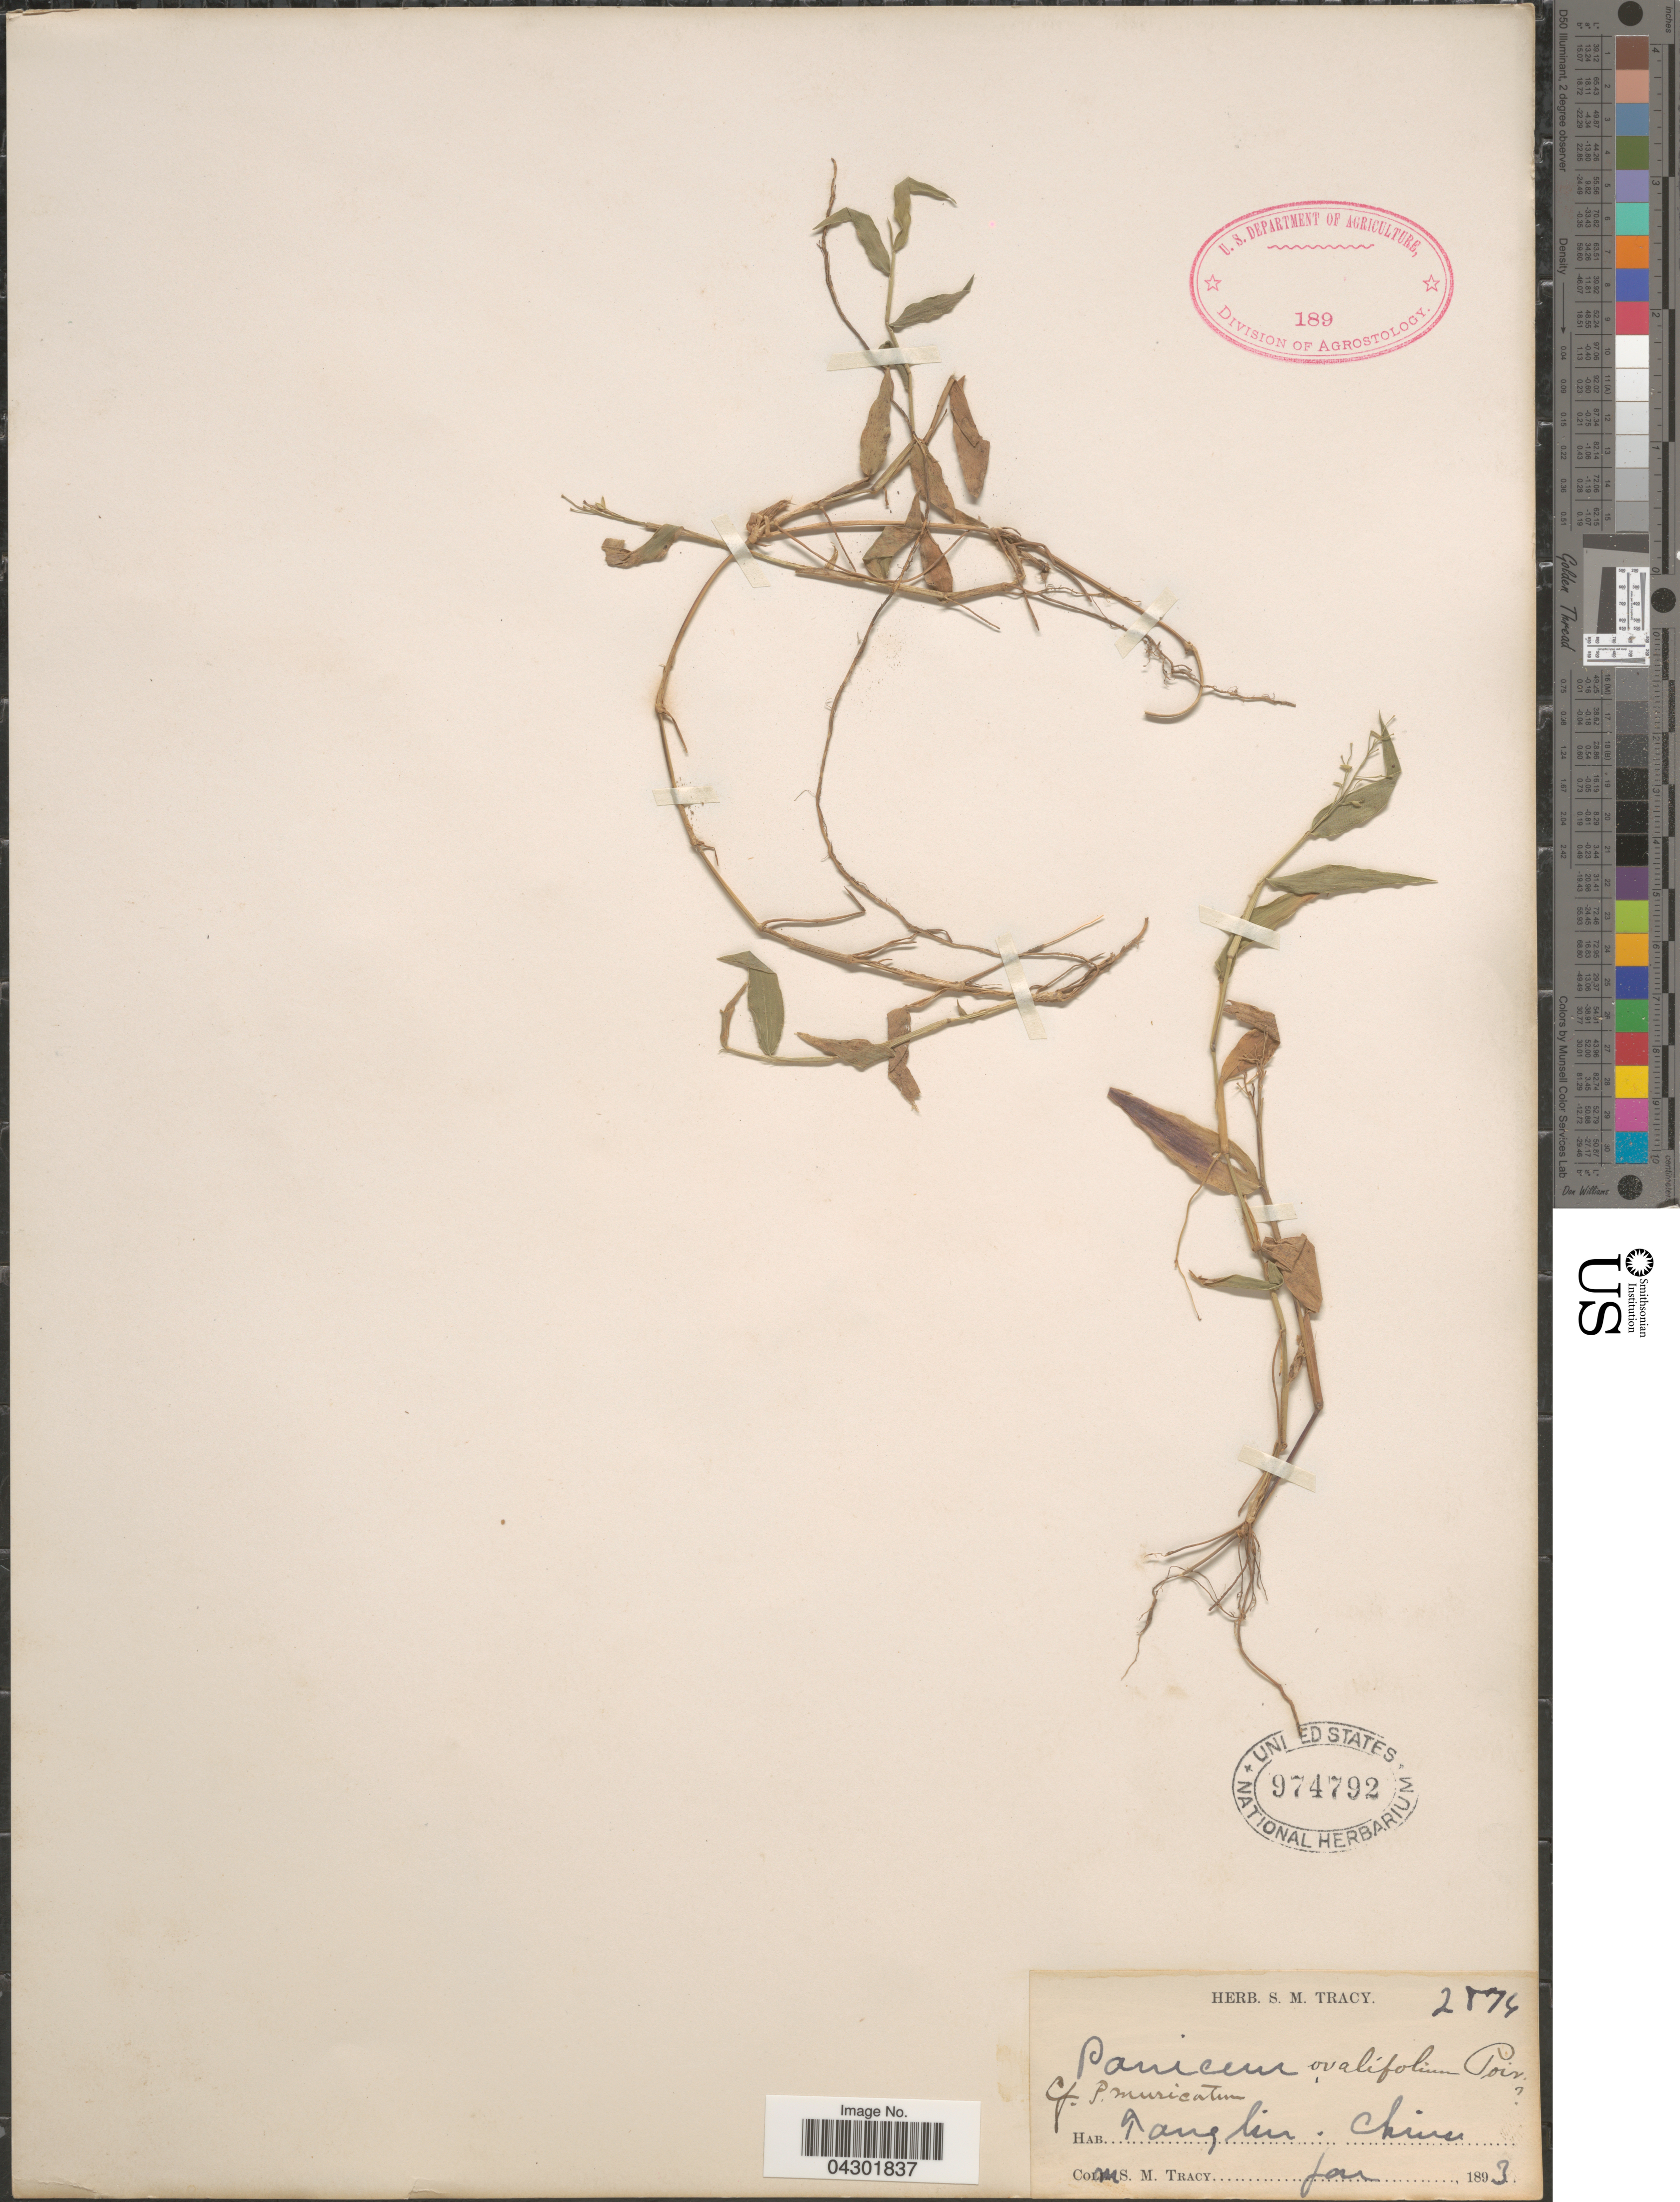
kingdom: Plantae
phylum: Tracheophyta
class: Liliopsida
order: Poales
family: Poaceae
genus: Panicum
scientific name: Panicum brevifolium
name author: L.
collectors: S. M. Tracy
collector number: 2874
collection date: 1893-01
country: China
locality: Tanglin. Chine.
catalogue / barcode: US 974792